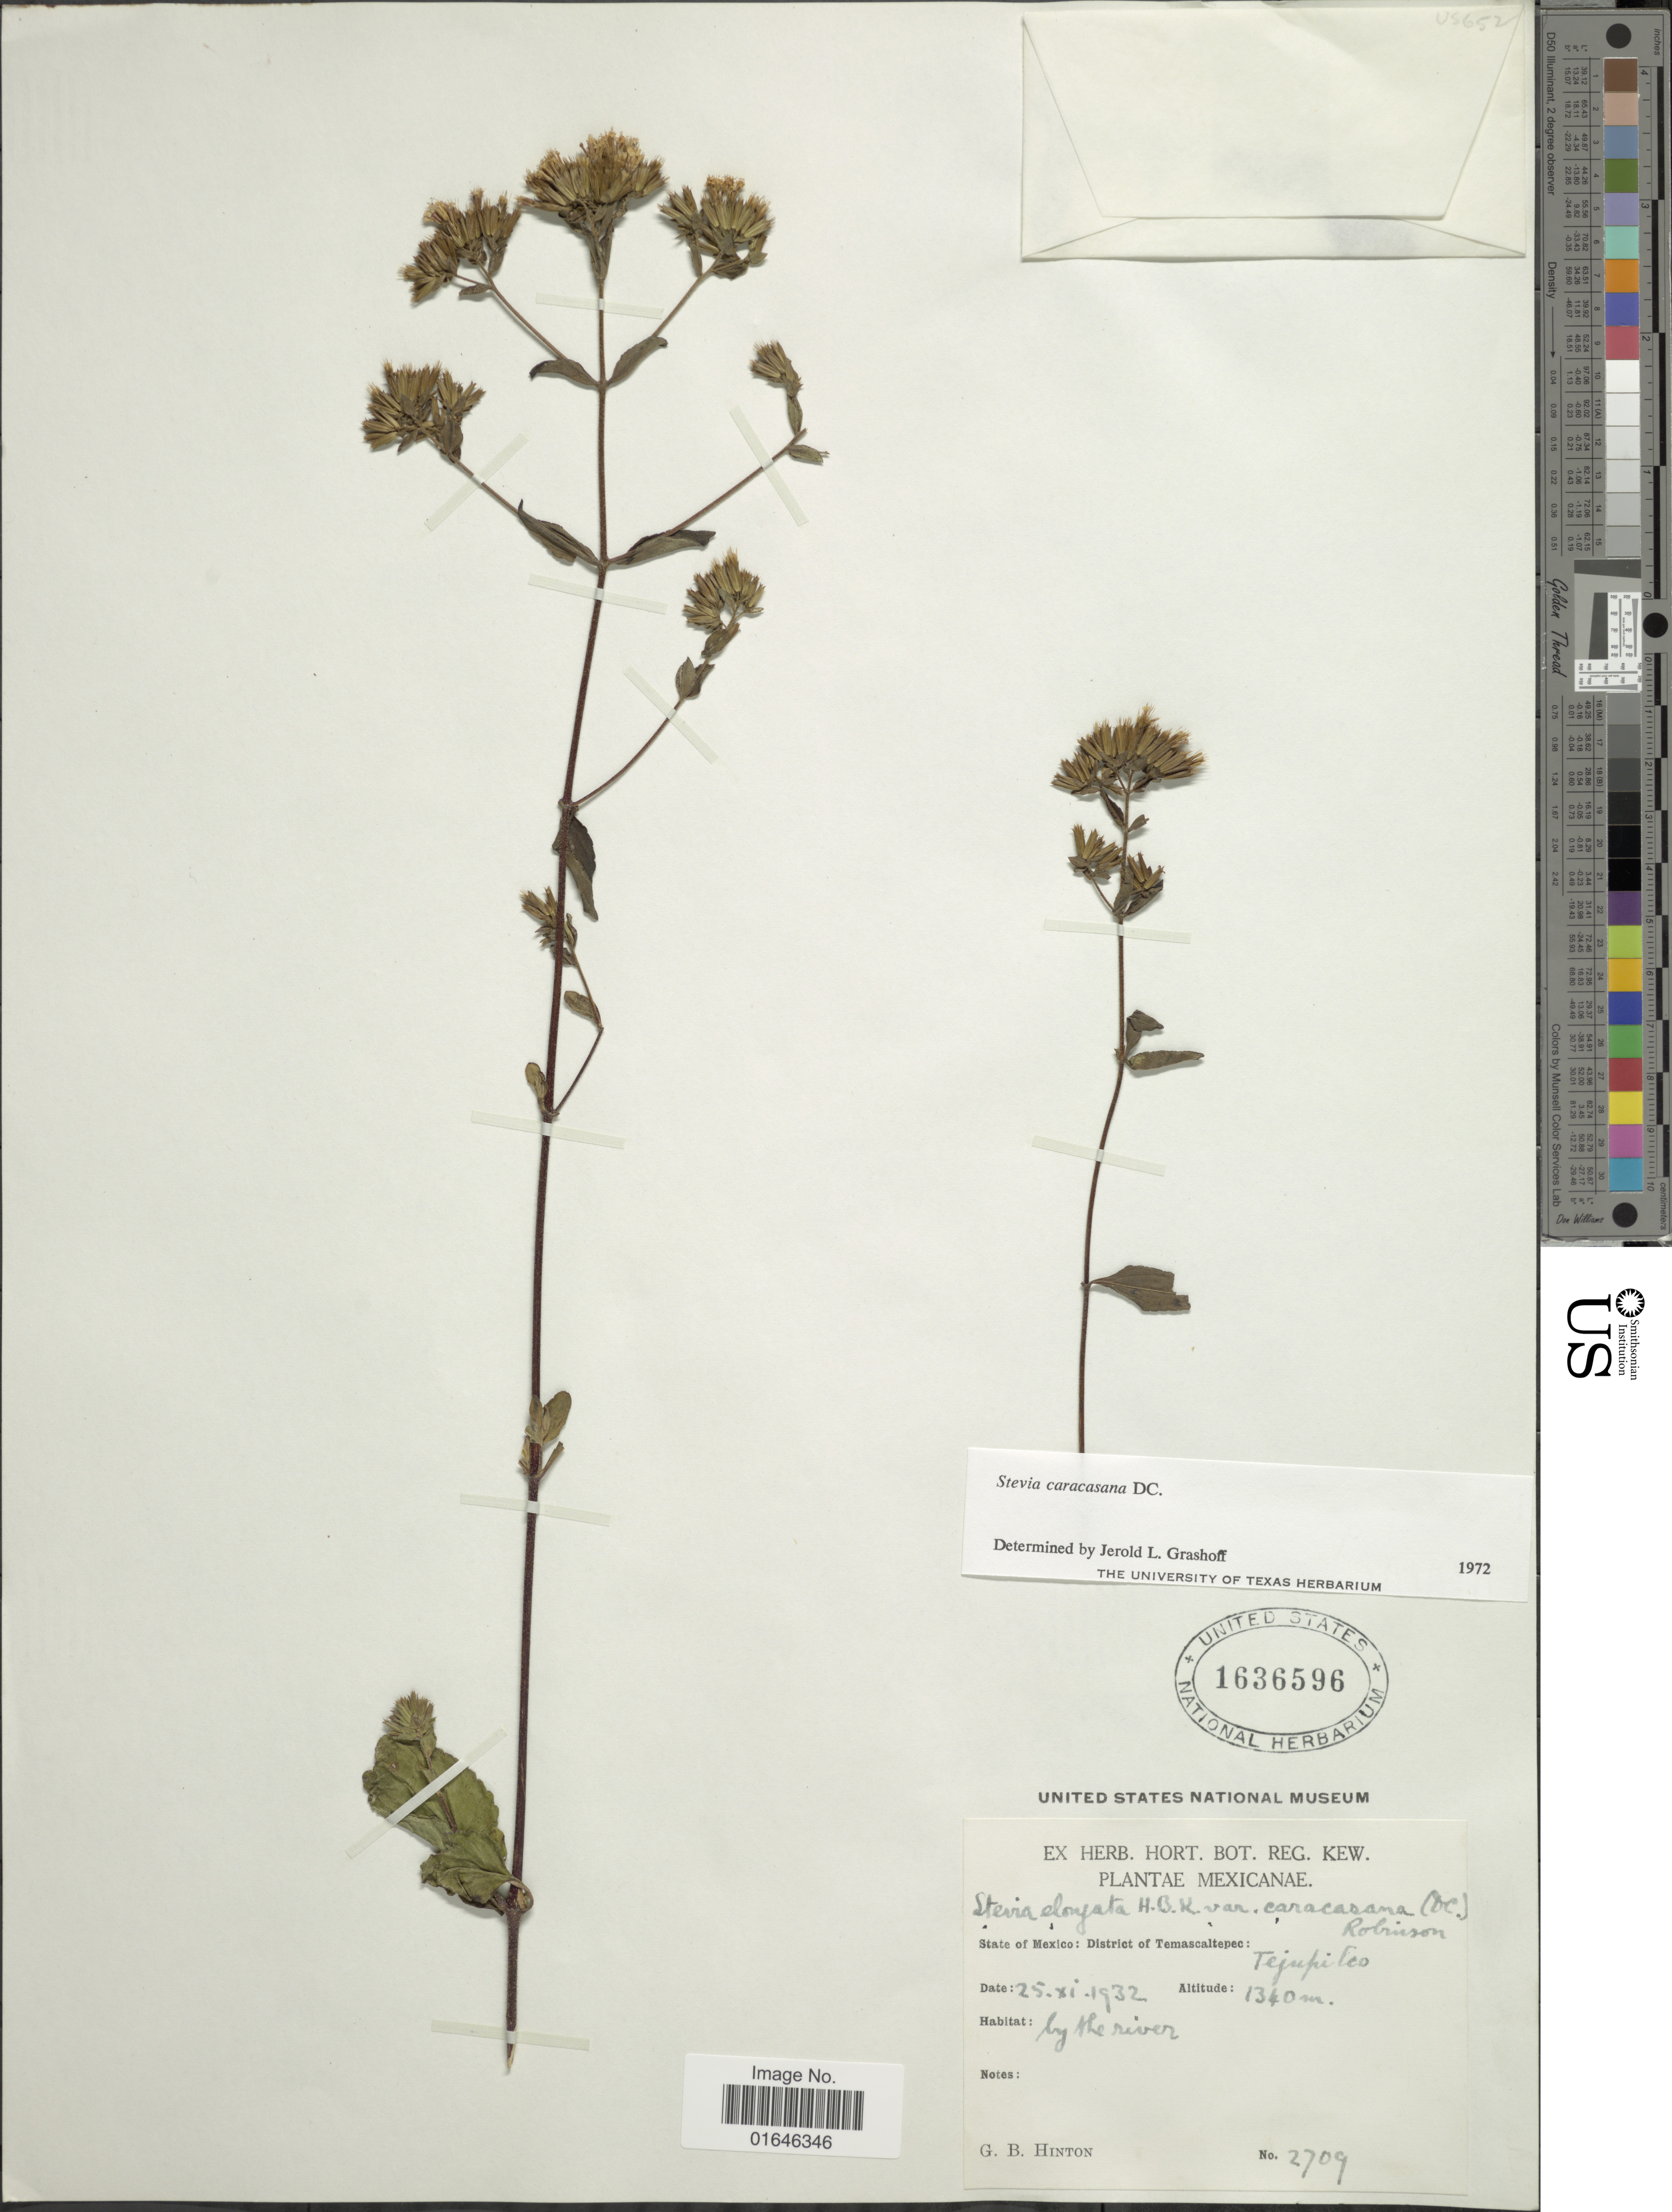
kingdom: Plantae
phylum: Tracheophyta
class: Magnoliopsida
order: Asterales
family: Asteraceae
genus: Stevia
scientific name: Stevia caracasana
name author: DC.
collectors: G. B. Hinton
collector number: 2709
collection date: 1932-11-25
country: Mexico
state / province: México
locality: District of Temascaltepec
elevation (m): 1340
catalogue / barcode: US 1636596